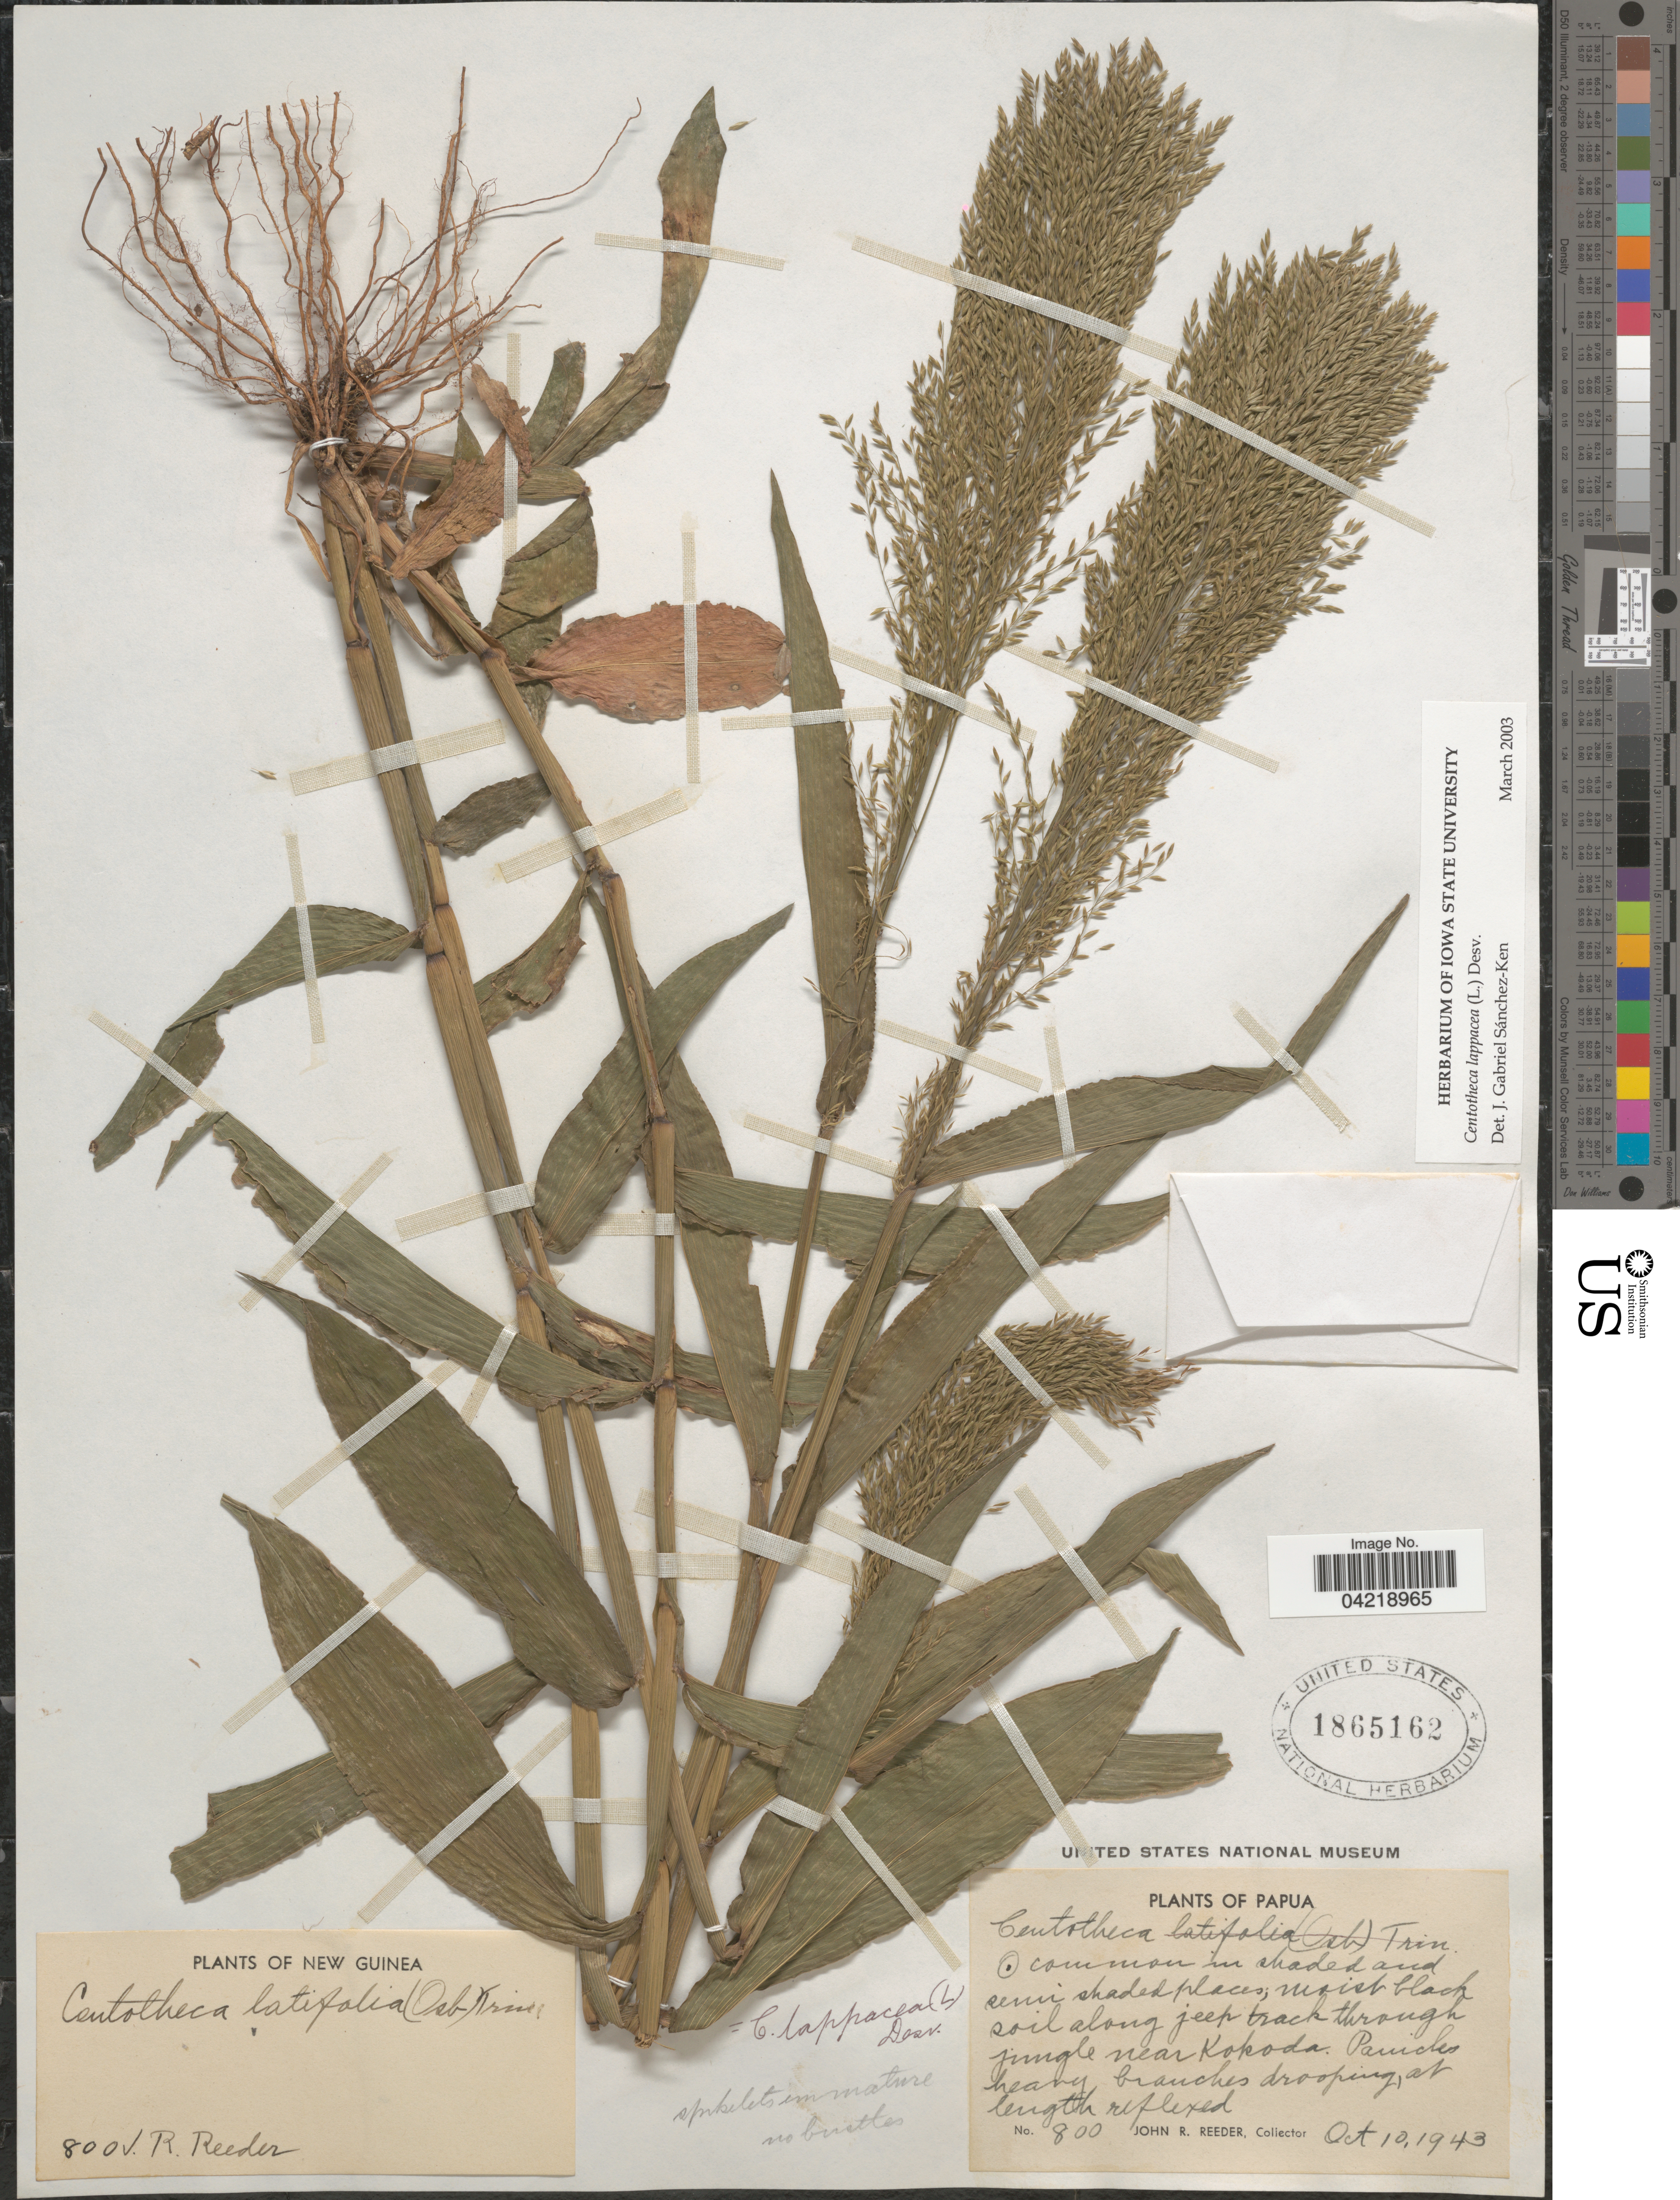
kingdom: Plantae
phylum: Tracheophyta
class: Liliopsida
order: Poales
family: Poaceae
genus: Centotheca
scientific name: Centotheca lappacea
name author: (L.) Desv.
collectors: J. R. Reeder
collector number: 800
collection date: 1943-10-10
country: Papua New Guinea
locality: Papua. New Guinea. Common in shaded and semi shaded places; moist black soil along jeep track through jungle near Kokoda.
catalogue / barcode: US 1865162